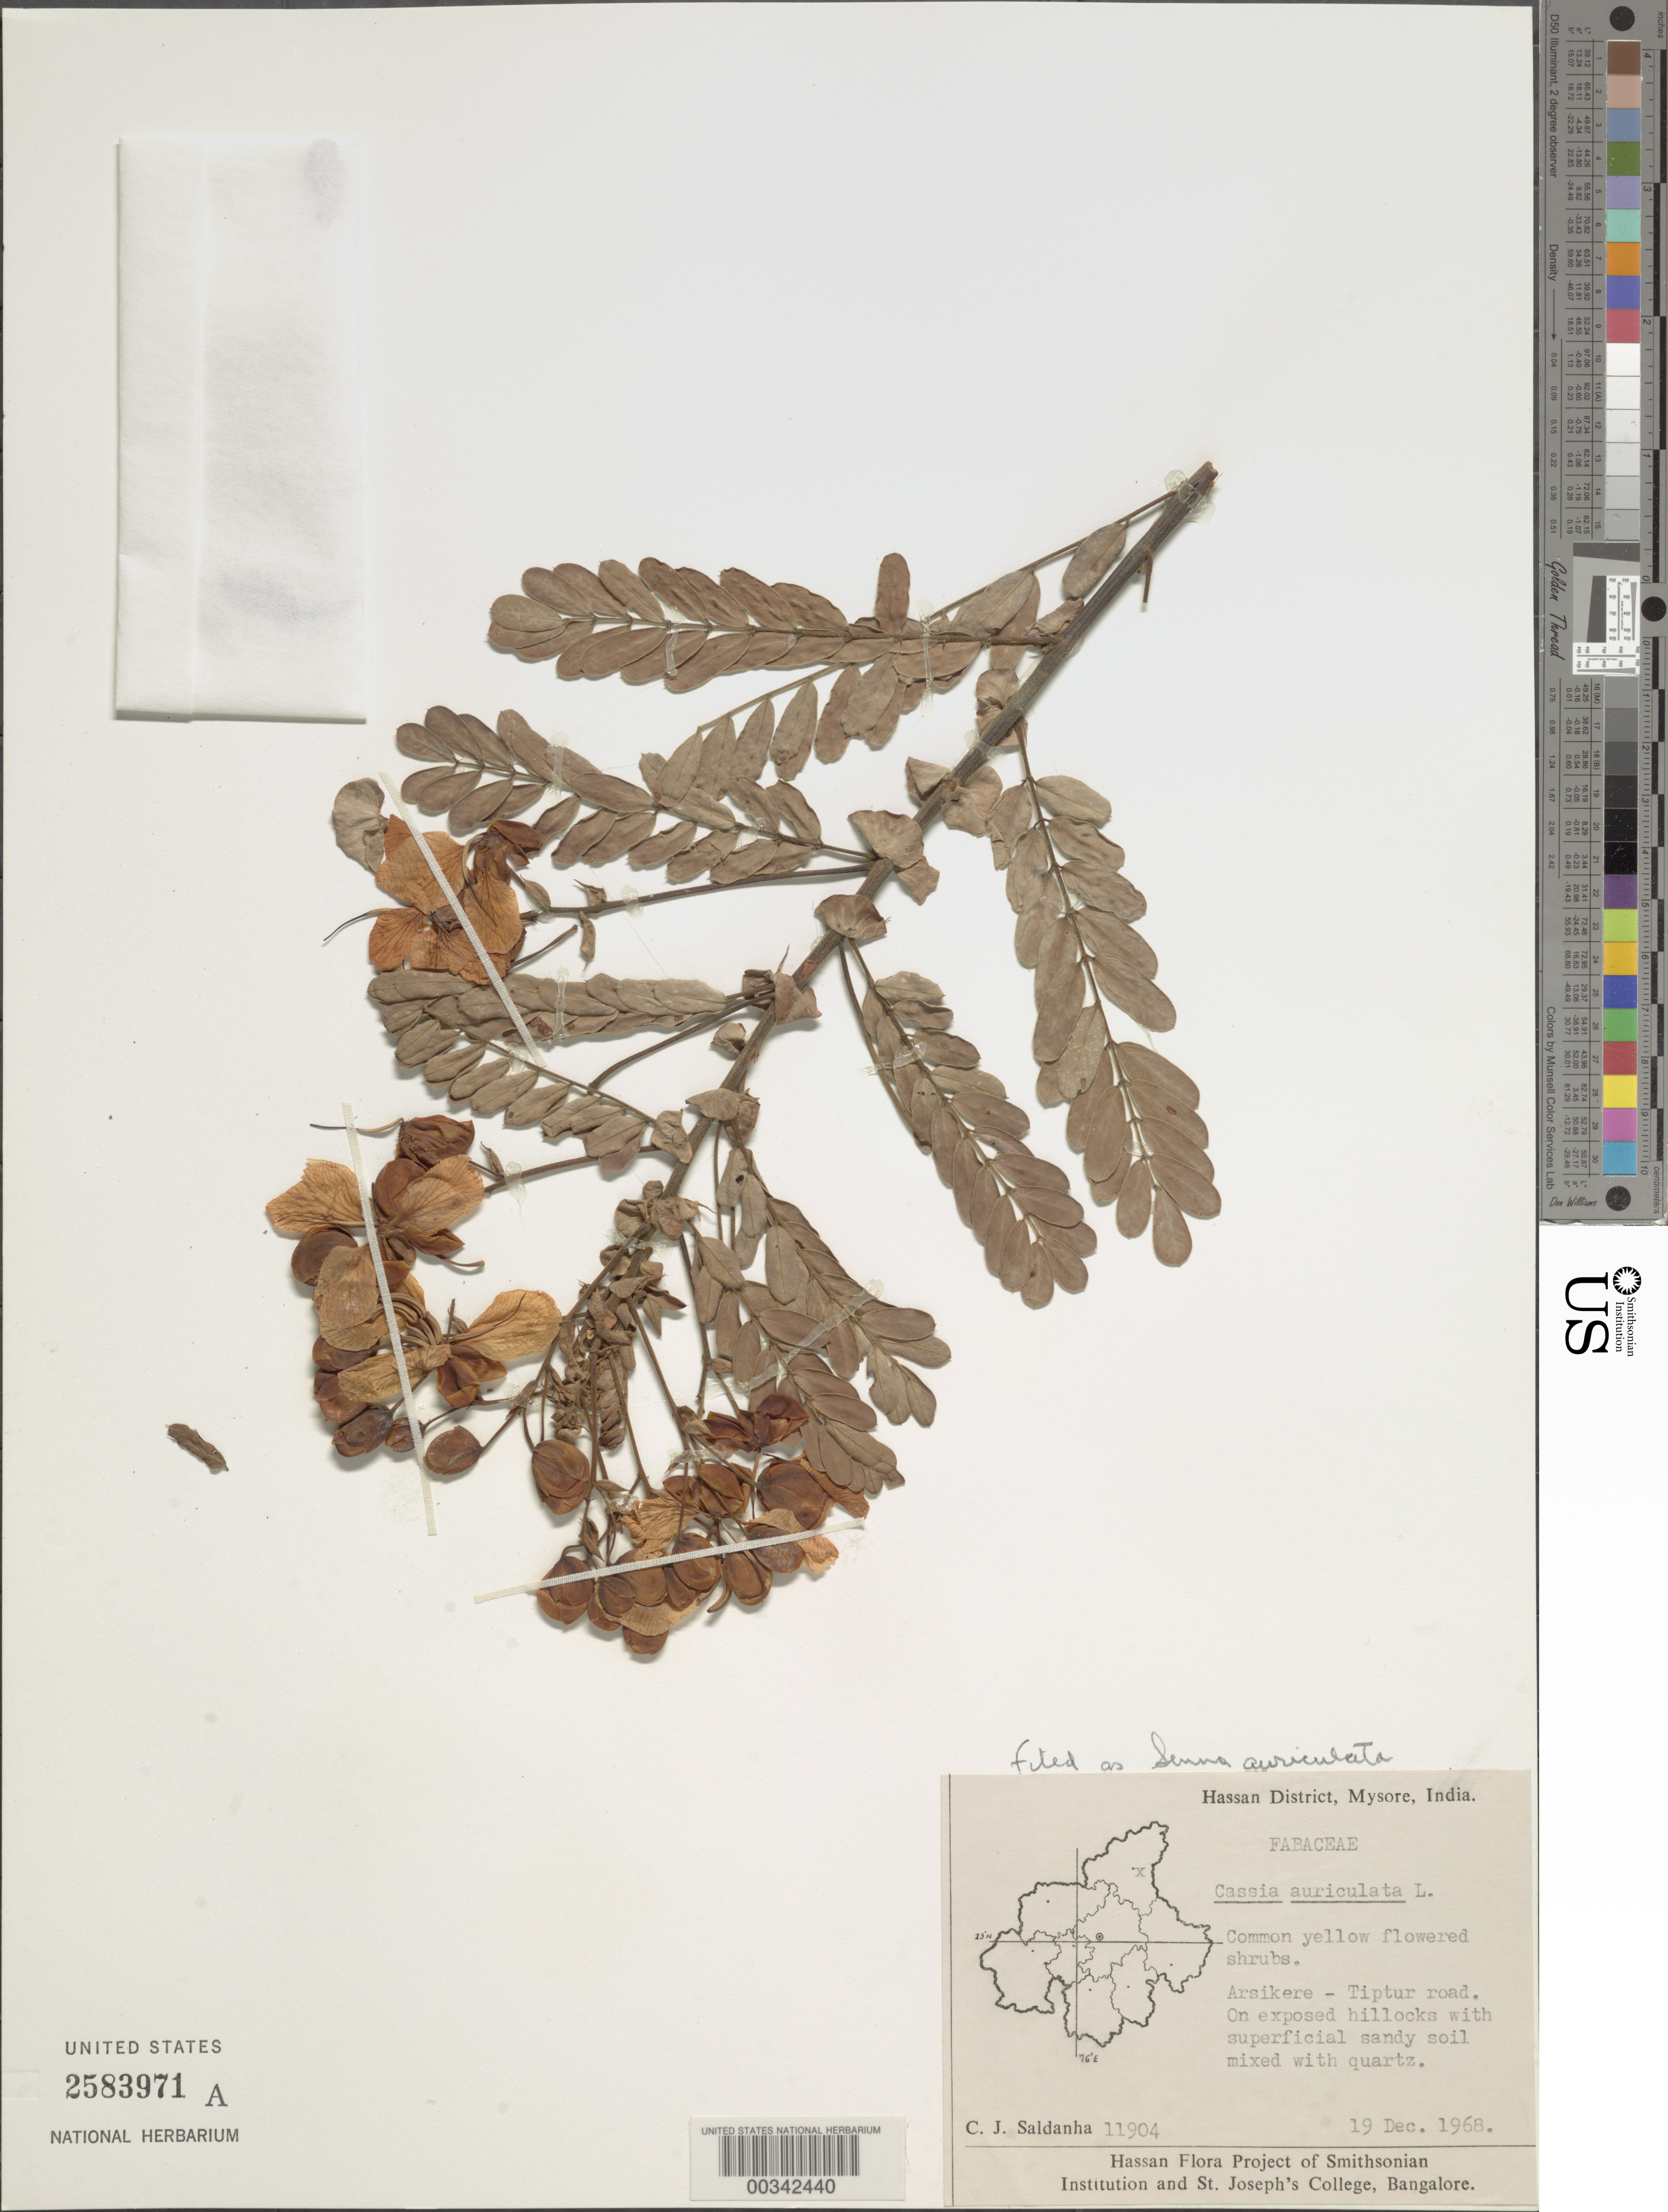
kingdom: Plantae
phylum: Tracheophyta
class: Magnoliopsida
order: Fabales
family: Fabaceae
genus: Senna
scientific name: Senna auriculata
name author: (L.) Roxb.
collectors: C. J. Saldanha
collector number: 11904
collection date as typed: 19 Dec 1968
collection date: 1968-12-19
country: India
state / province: Karnataka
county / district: Hassan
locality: Arsikere-tiptur road, mysore state [mysore state = karnataka.]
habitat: On exposed hillocks with superficial sandy soil mixed with quartz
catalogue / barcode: US 2583971A